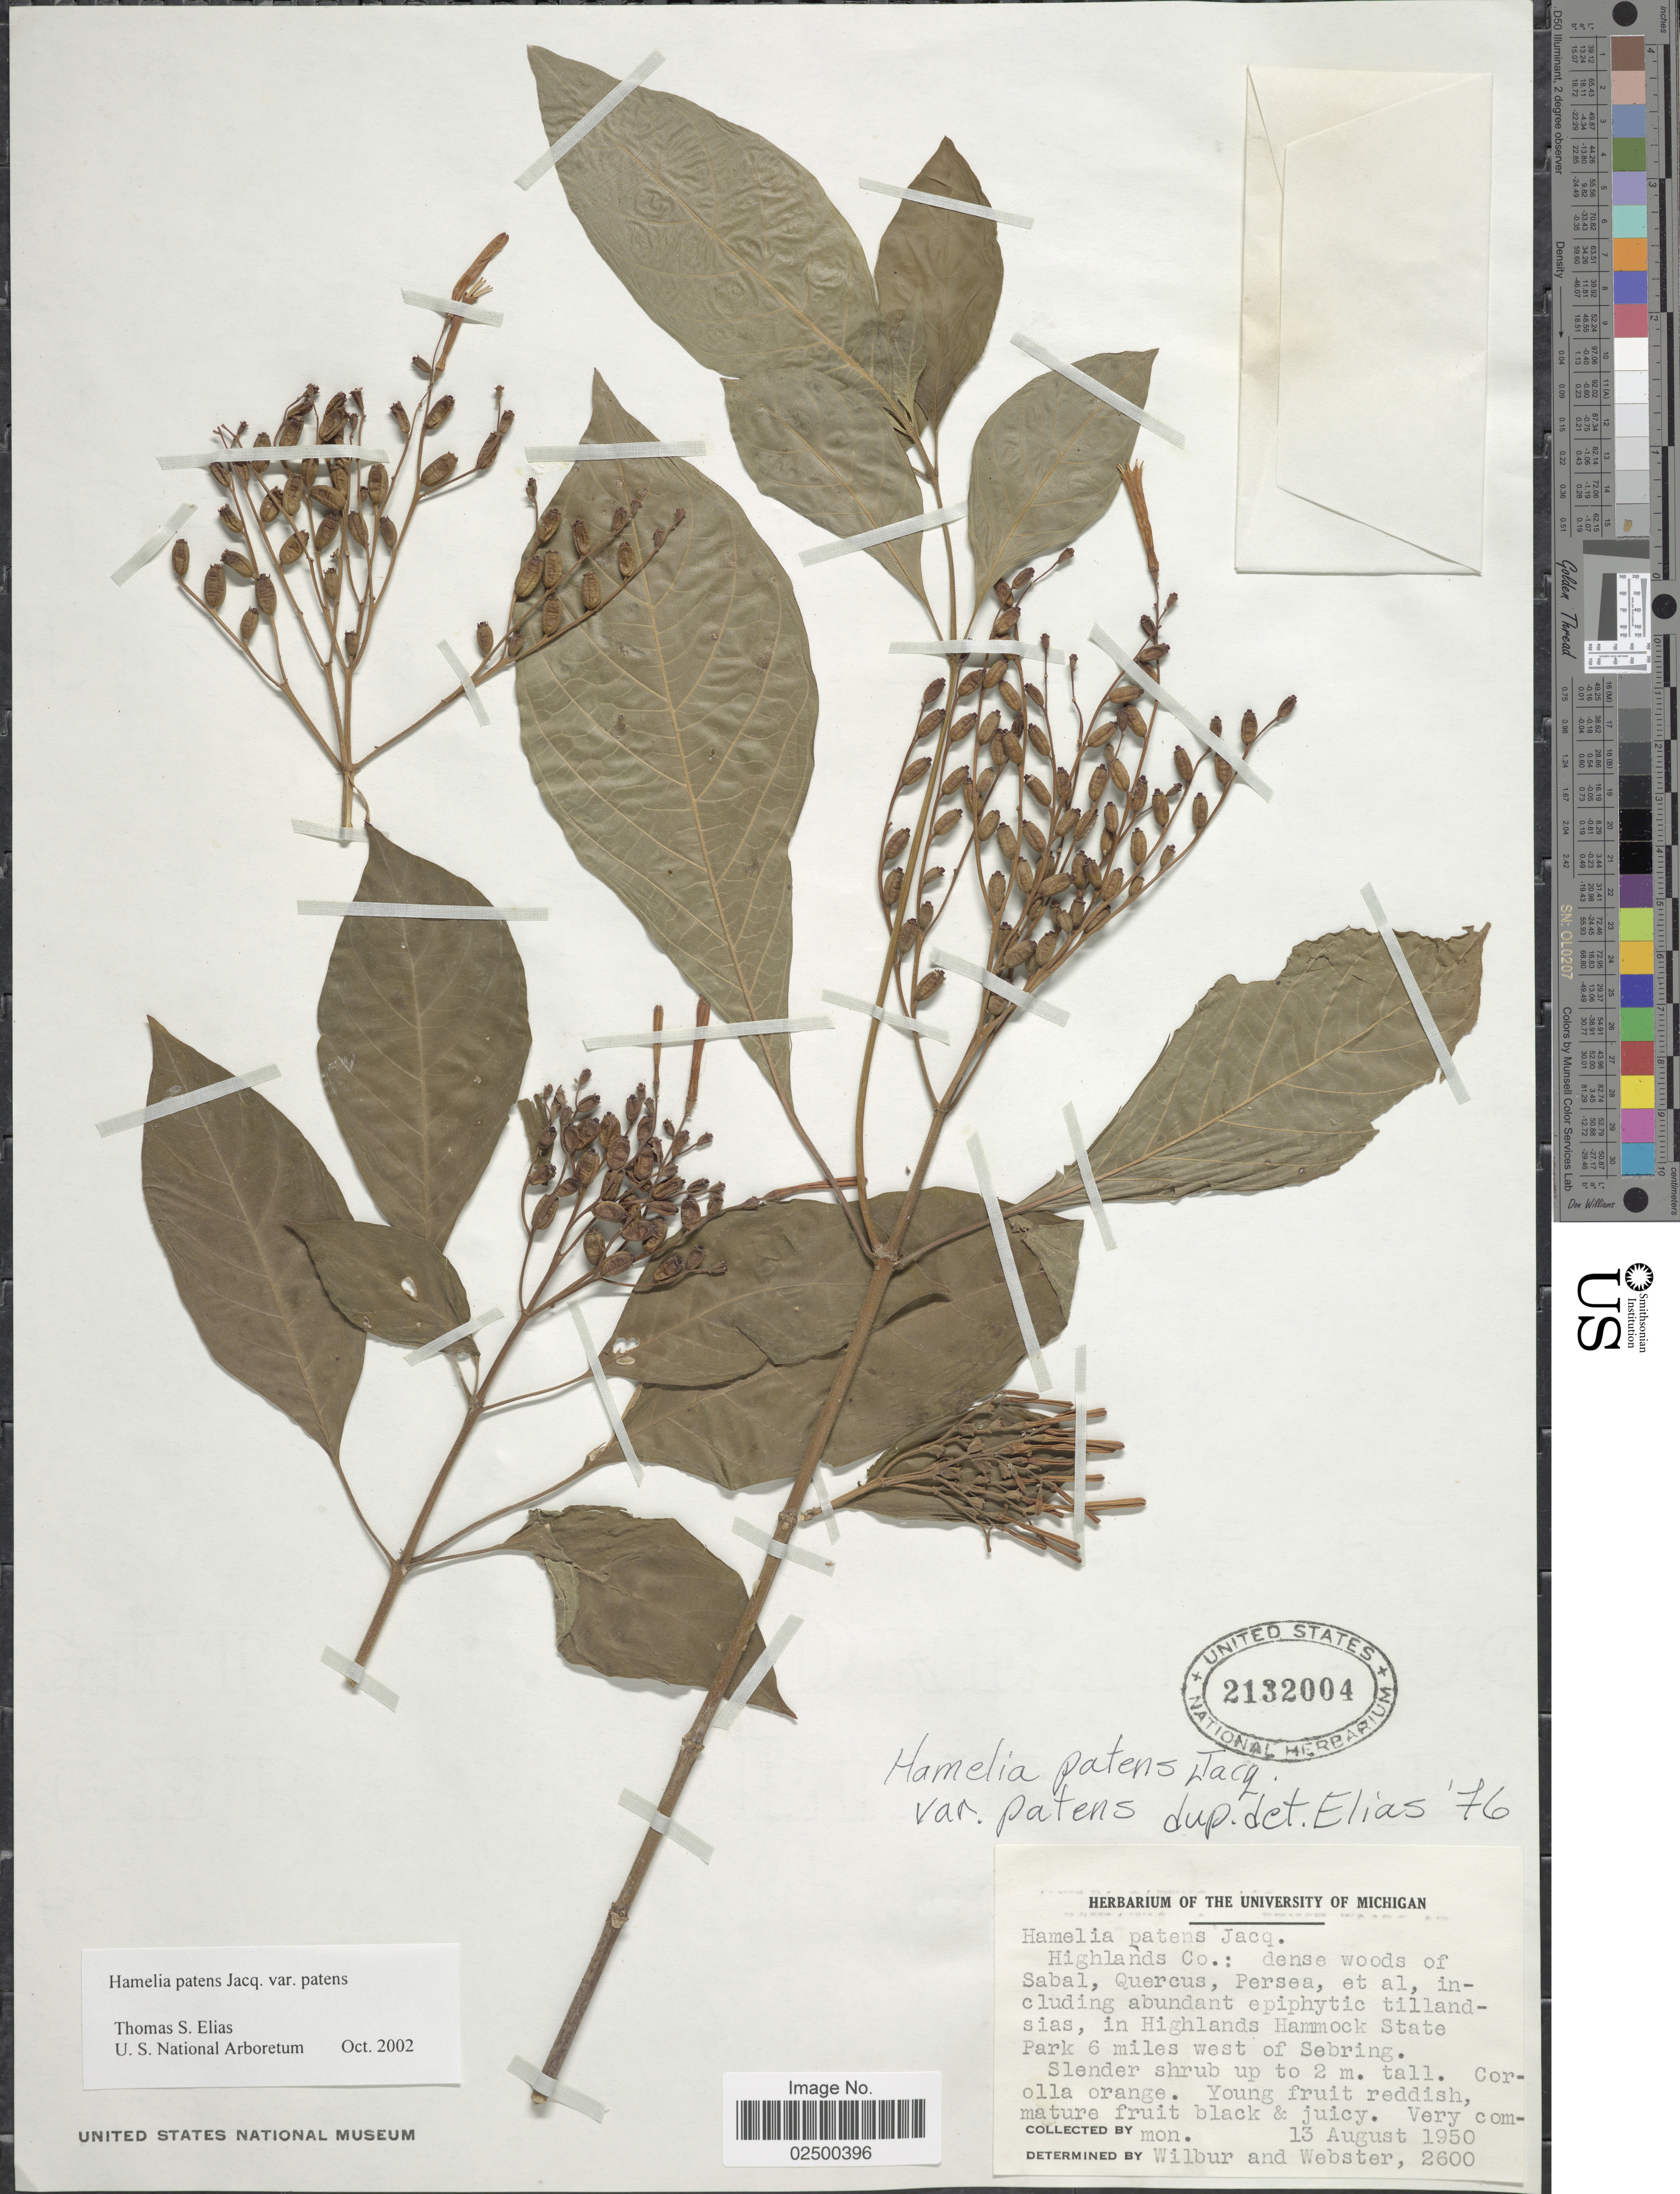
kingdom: Plantae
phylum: Tracheophyta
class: Magnoliopsida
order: Gentianales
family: Rubiaceae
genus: Hamelia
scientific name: Hamelia patens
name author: Jacq.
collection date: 1950-08-13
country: United States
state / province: Florida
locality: Highlands Co.: in Highlands Hammock State Park 6 miles west of Sebring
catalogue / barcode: US 2132004